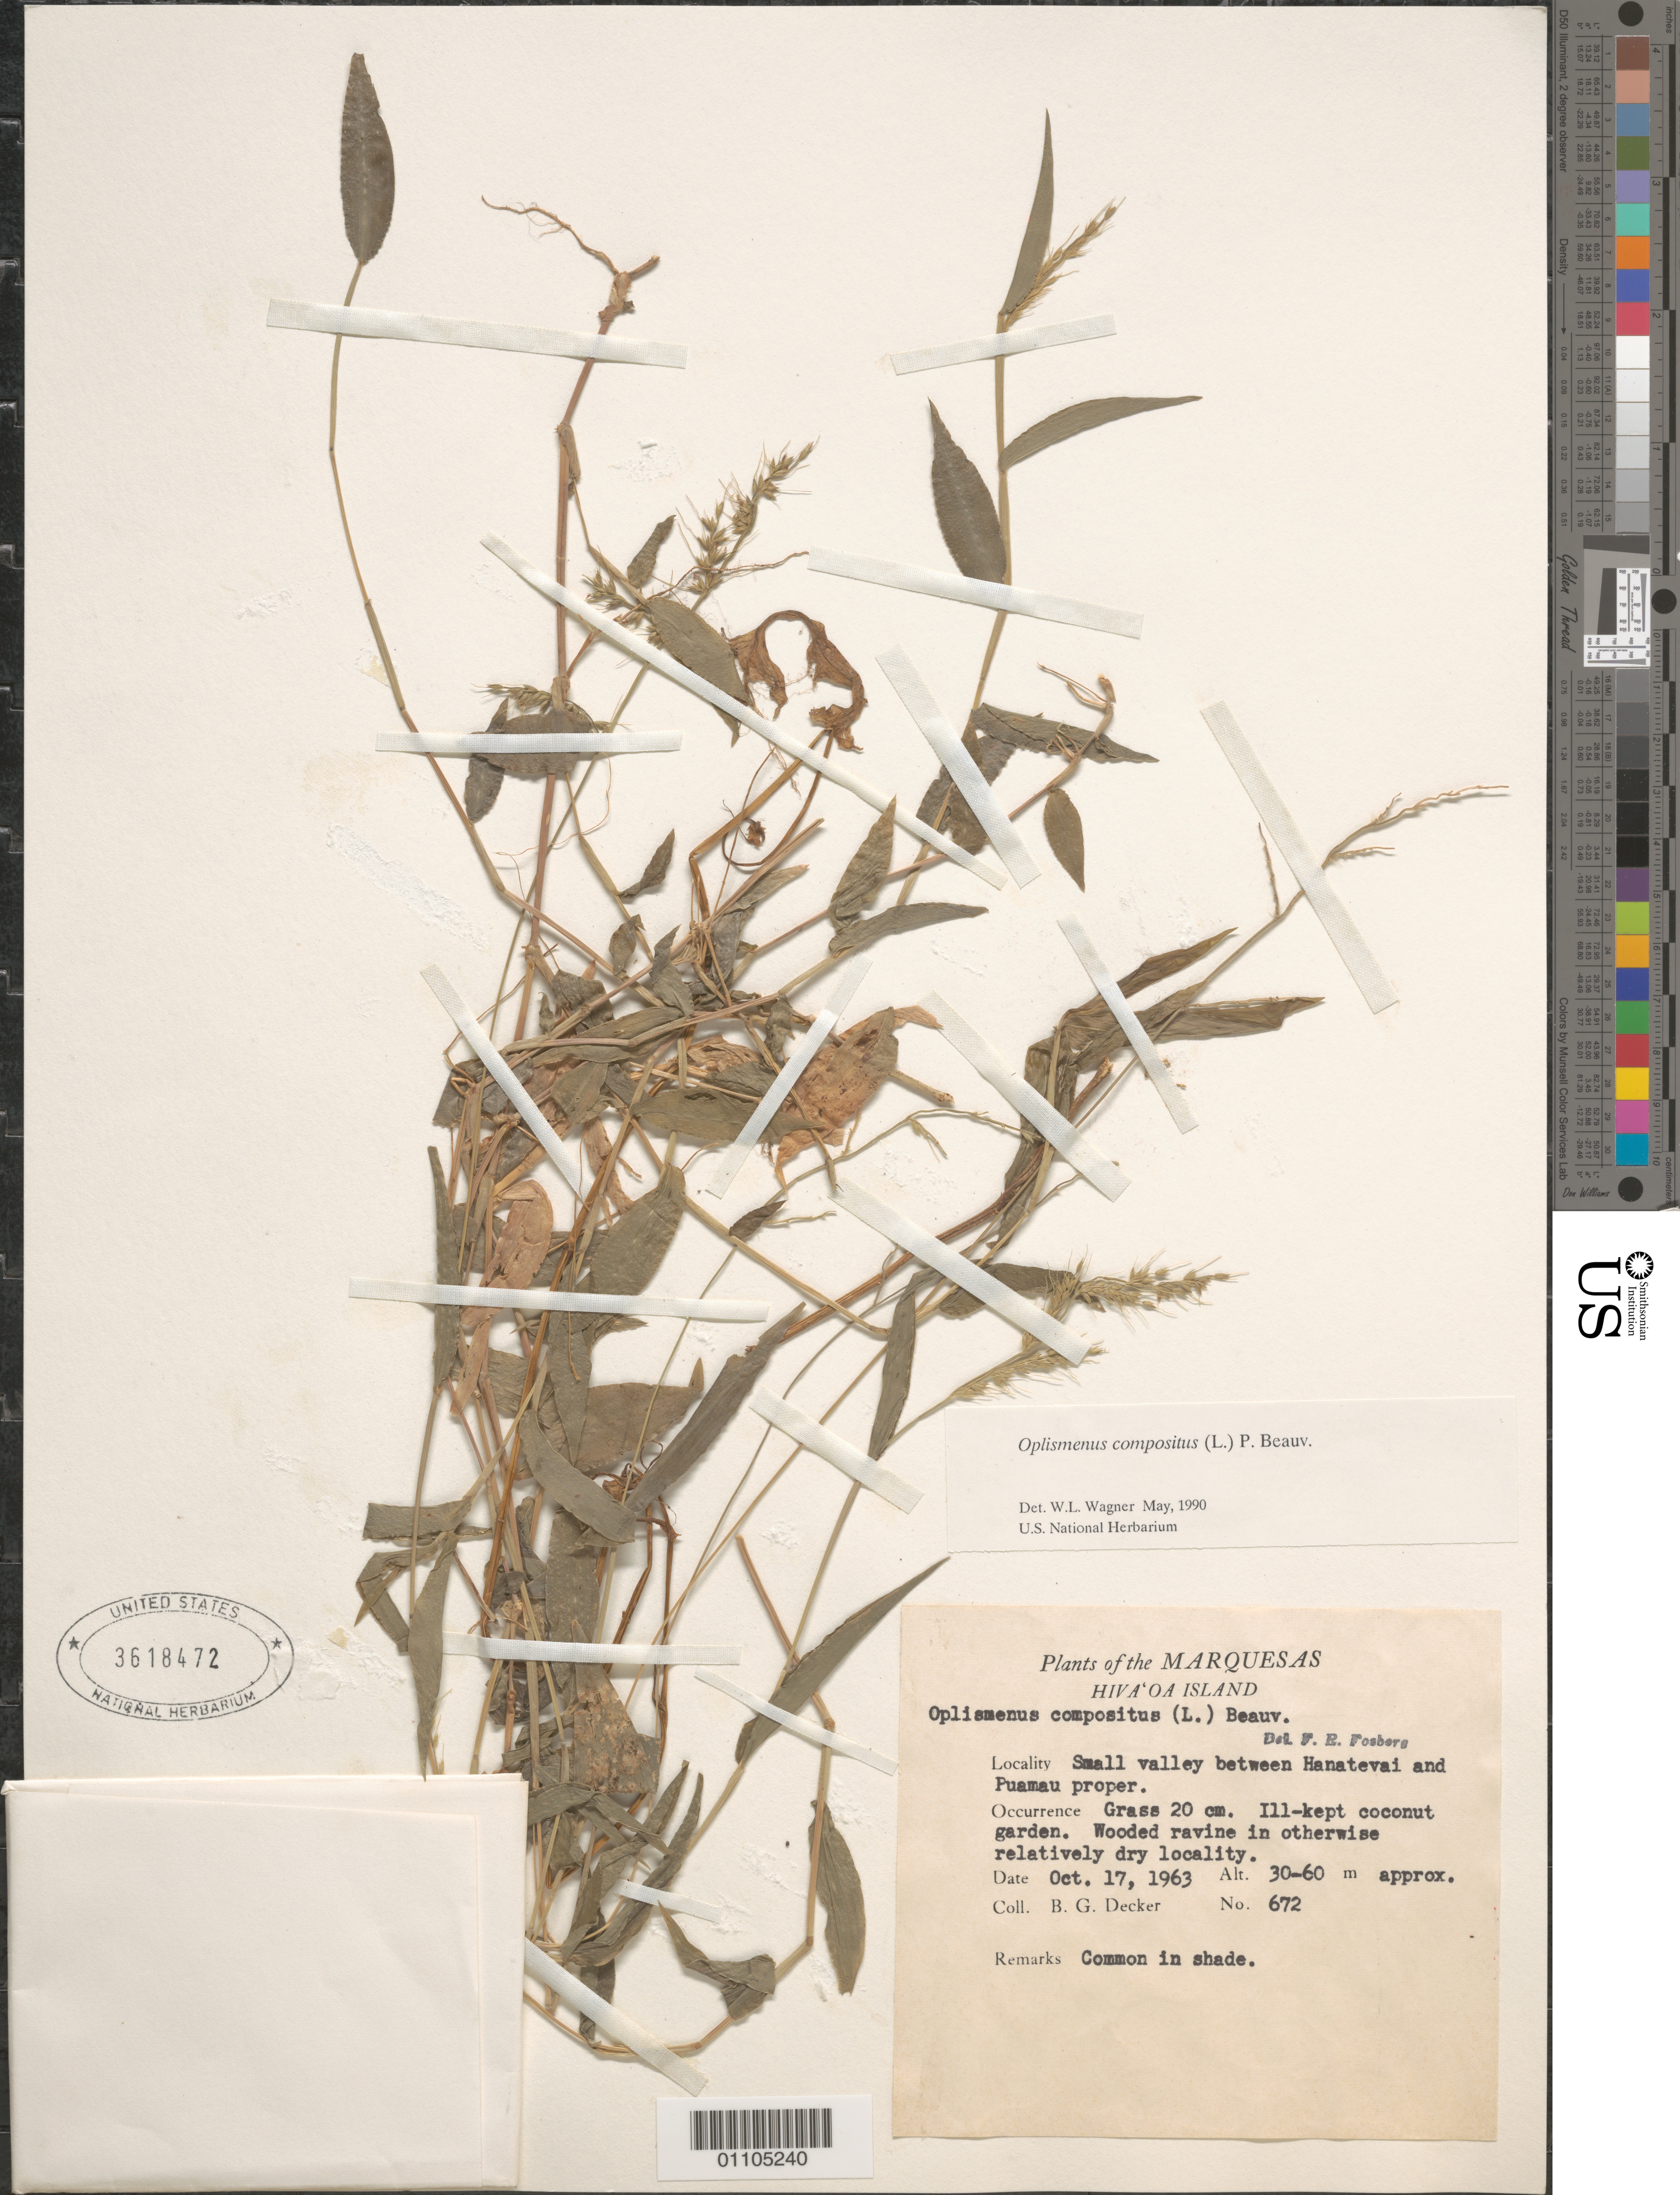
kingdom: Plantae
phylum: Tracheophyta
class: Liliopsida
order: Poales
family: Poaceae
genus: Oplismenus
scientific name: Oplismenus compositus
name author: (L.) P. Beauv.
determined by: Wagner, W. L., (BOT), Smithsonian Institution - National Museum of Natural History (UNITED STATES)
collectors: B. G. Decker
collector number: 672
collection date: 1963-10-17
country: French Polynesia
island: Hiva Oa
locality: small valley between Hanatevai and Puamau proper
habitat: Ill-kept coconut garden in wooded ravine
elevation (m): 30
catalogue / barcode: US 3618472